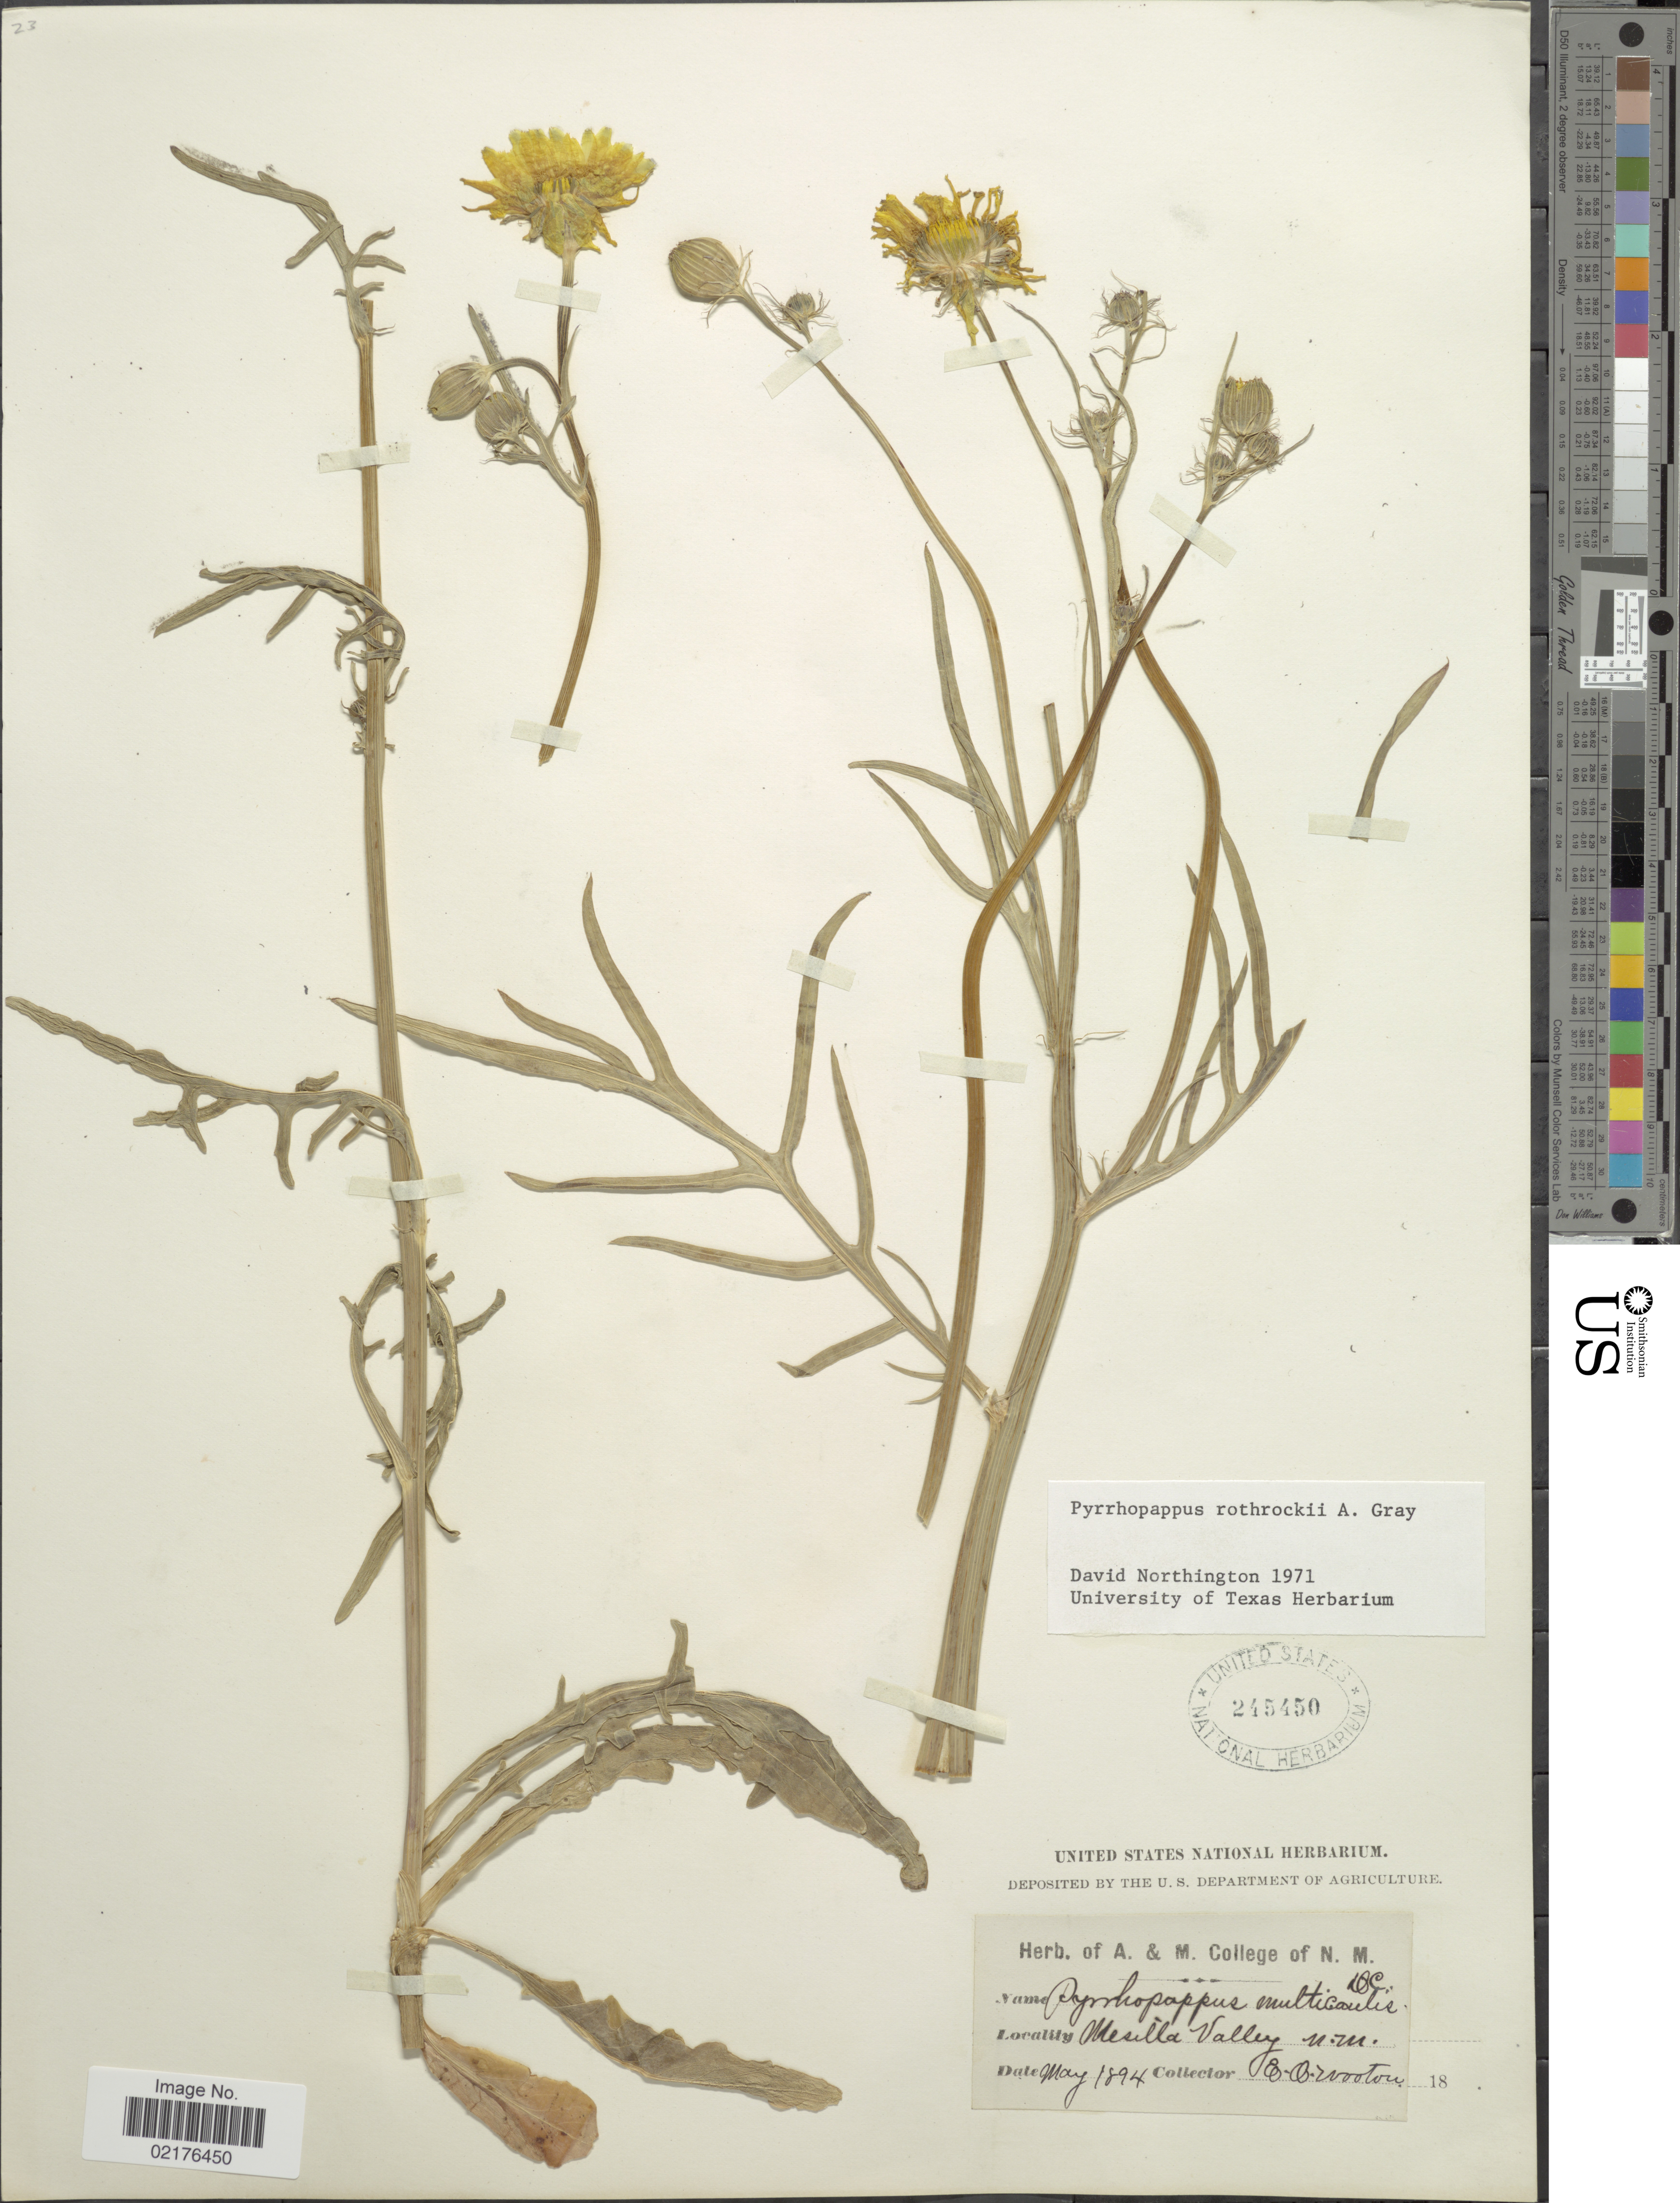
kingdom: Plantae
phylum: Tracheophyta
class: Magnoliopsida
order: Asterales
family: Asteraceae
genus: Pyrrhopappus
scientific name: Pyrrhopappus rothrockii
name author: A. Gray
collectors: E. O. Wooton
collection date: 1894-05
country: United States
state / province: New Mexico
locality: Mesilla Valley, N. M.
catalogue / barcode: US 245450